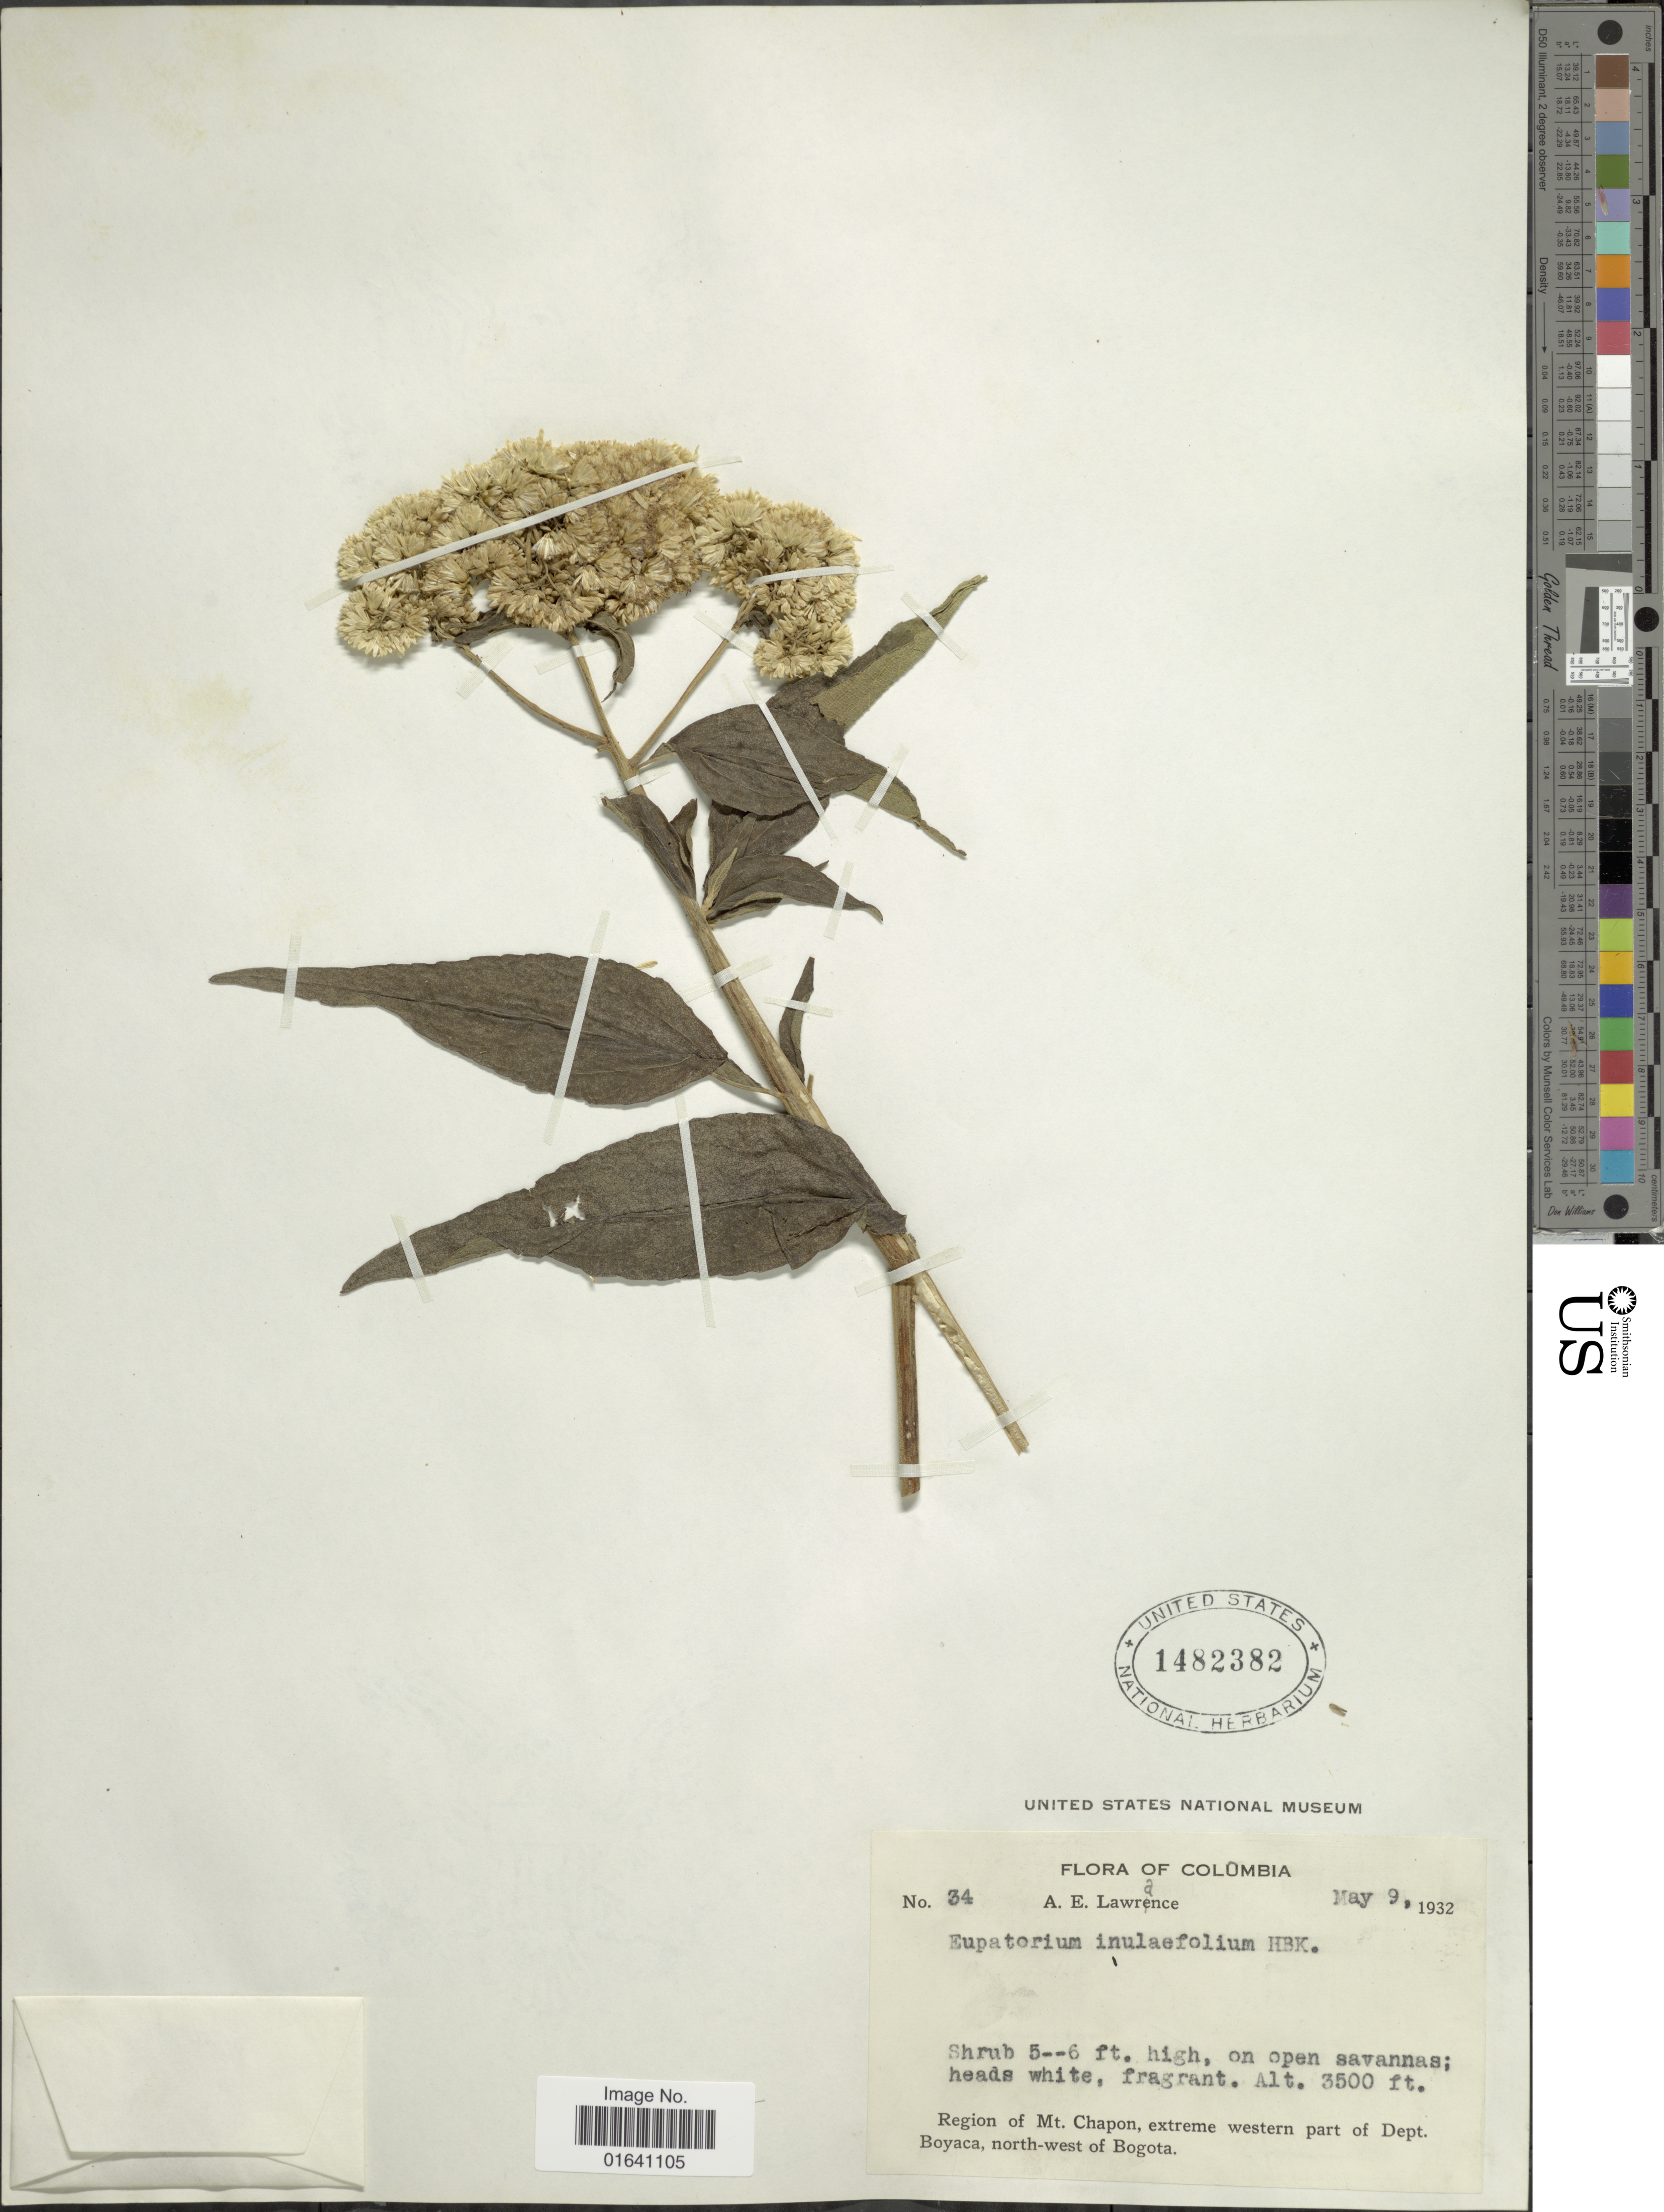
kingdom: Plantae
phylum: Tracheophyta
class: Magnoliopsida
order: Asterales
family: Asteraceae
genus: Austroeupatorium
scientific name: Austroeupatorium inulaefolium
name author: (Kunth) R.M. King & H. Rob.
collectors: A. Lawrance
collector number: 34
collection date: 1932-05-09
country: Colombia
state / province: Boyacá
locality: Region of Mt. Chapon, extreme western part of Dept. Boyaca, north-west of Bogota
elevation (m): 1067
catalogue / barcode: US 1482382